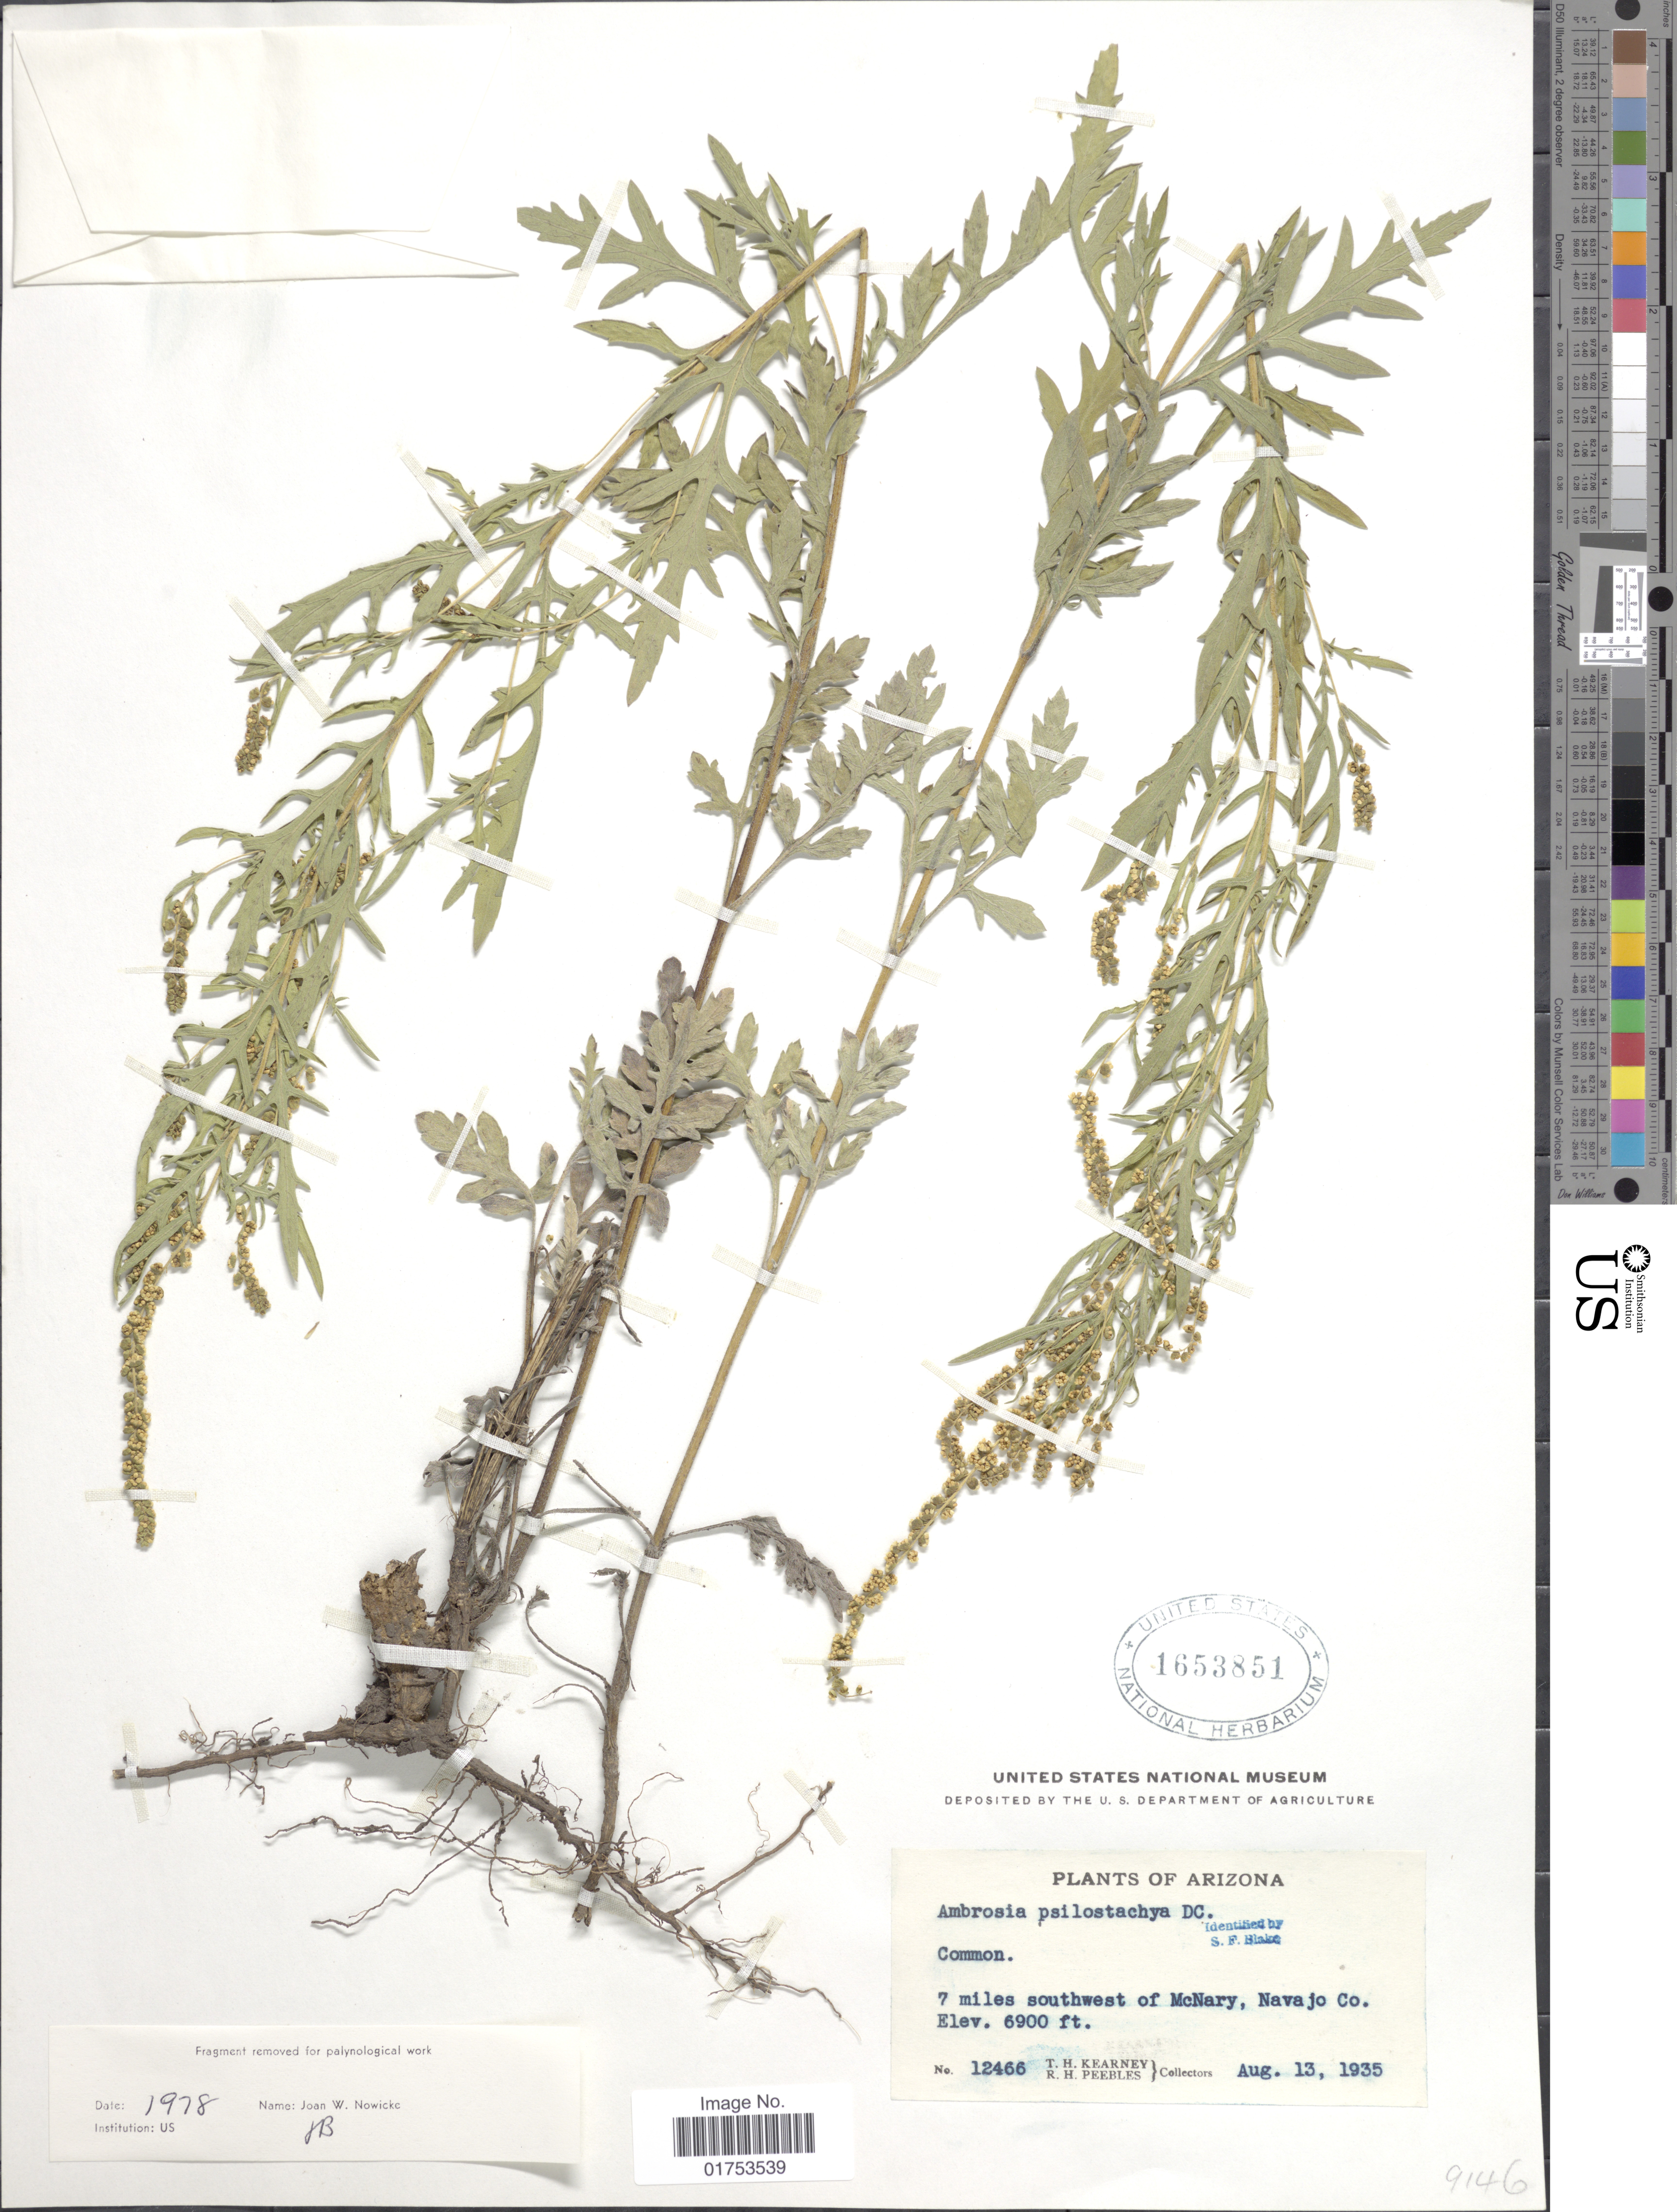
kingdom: Plantae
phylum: Tracheophyta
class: Magnoliopsida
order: Asterales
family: Asteraceae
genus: Ambrosia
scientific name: Ambrosia psilostachya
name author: DC.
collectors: T. H. Kearney & R. H. Peebles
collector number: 12466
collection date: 1935-08-13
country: United States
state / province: Arizona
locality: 7 miles southwest of McNary, Navajo Co.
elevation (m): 2103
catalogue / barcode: US 1653851